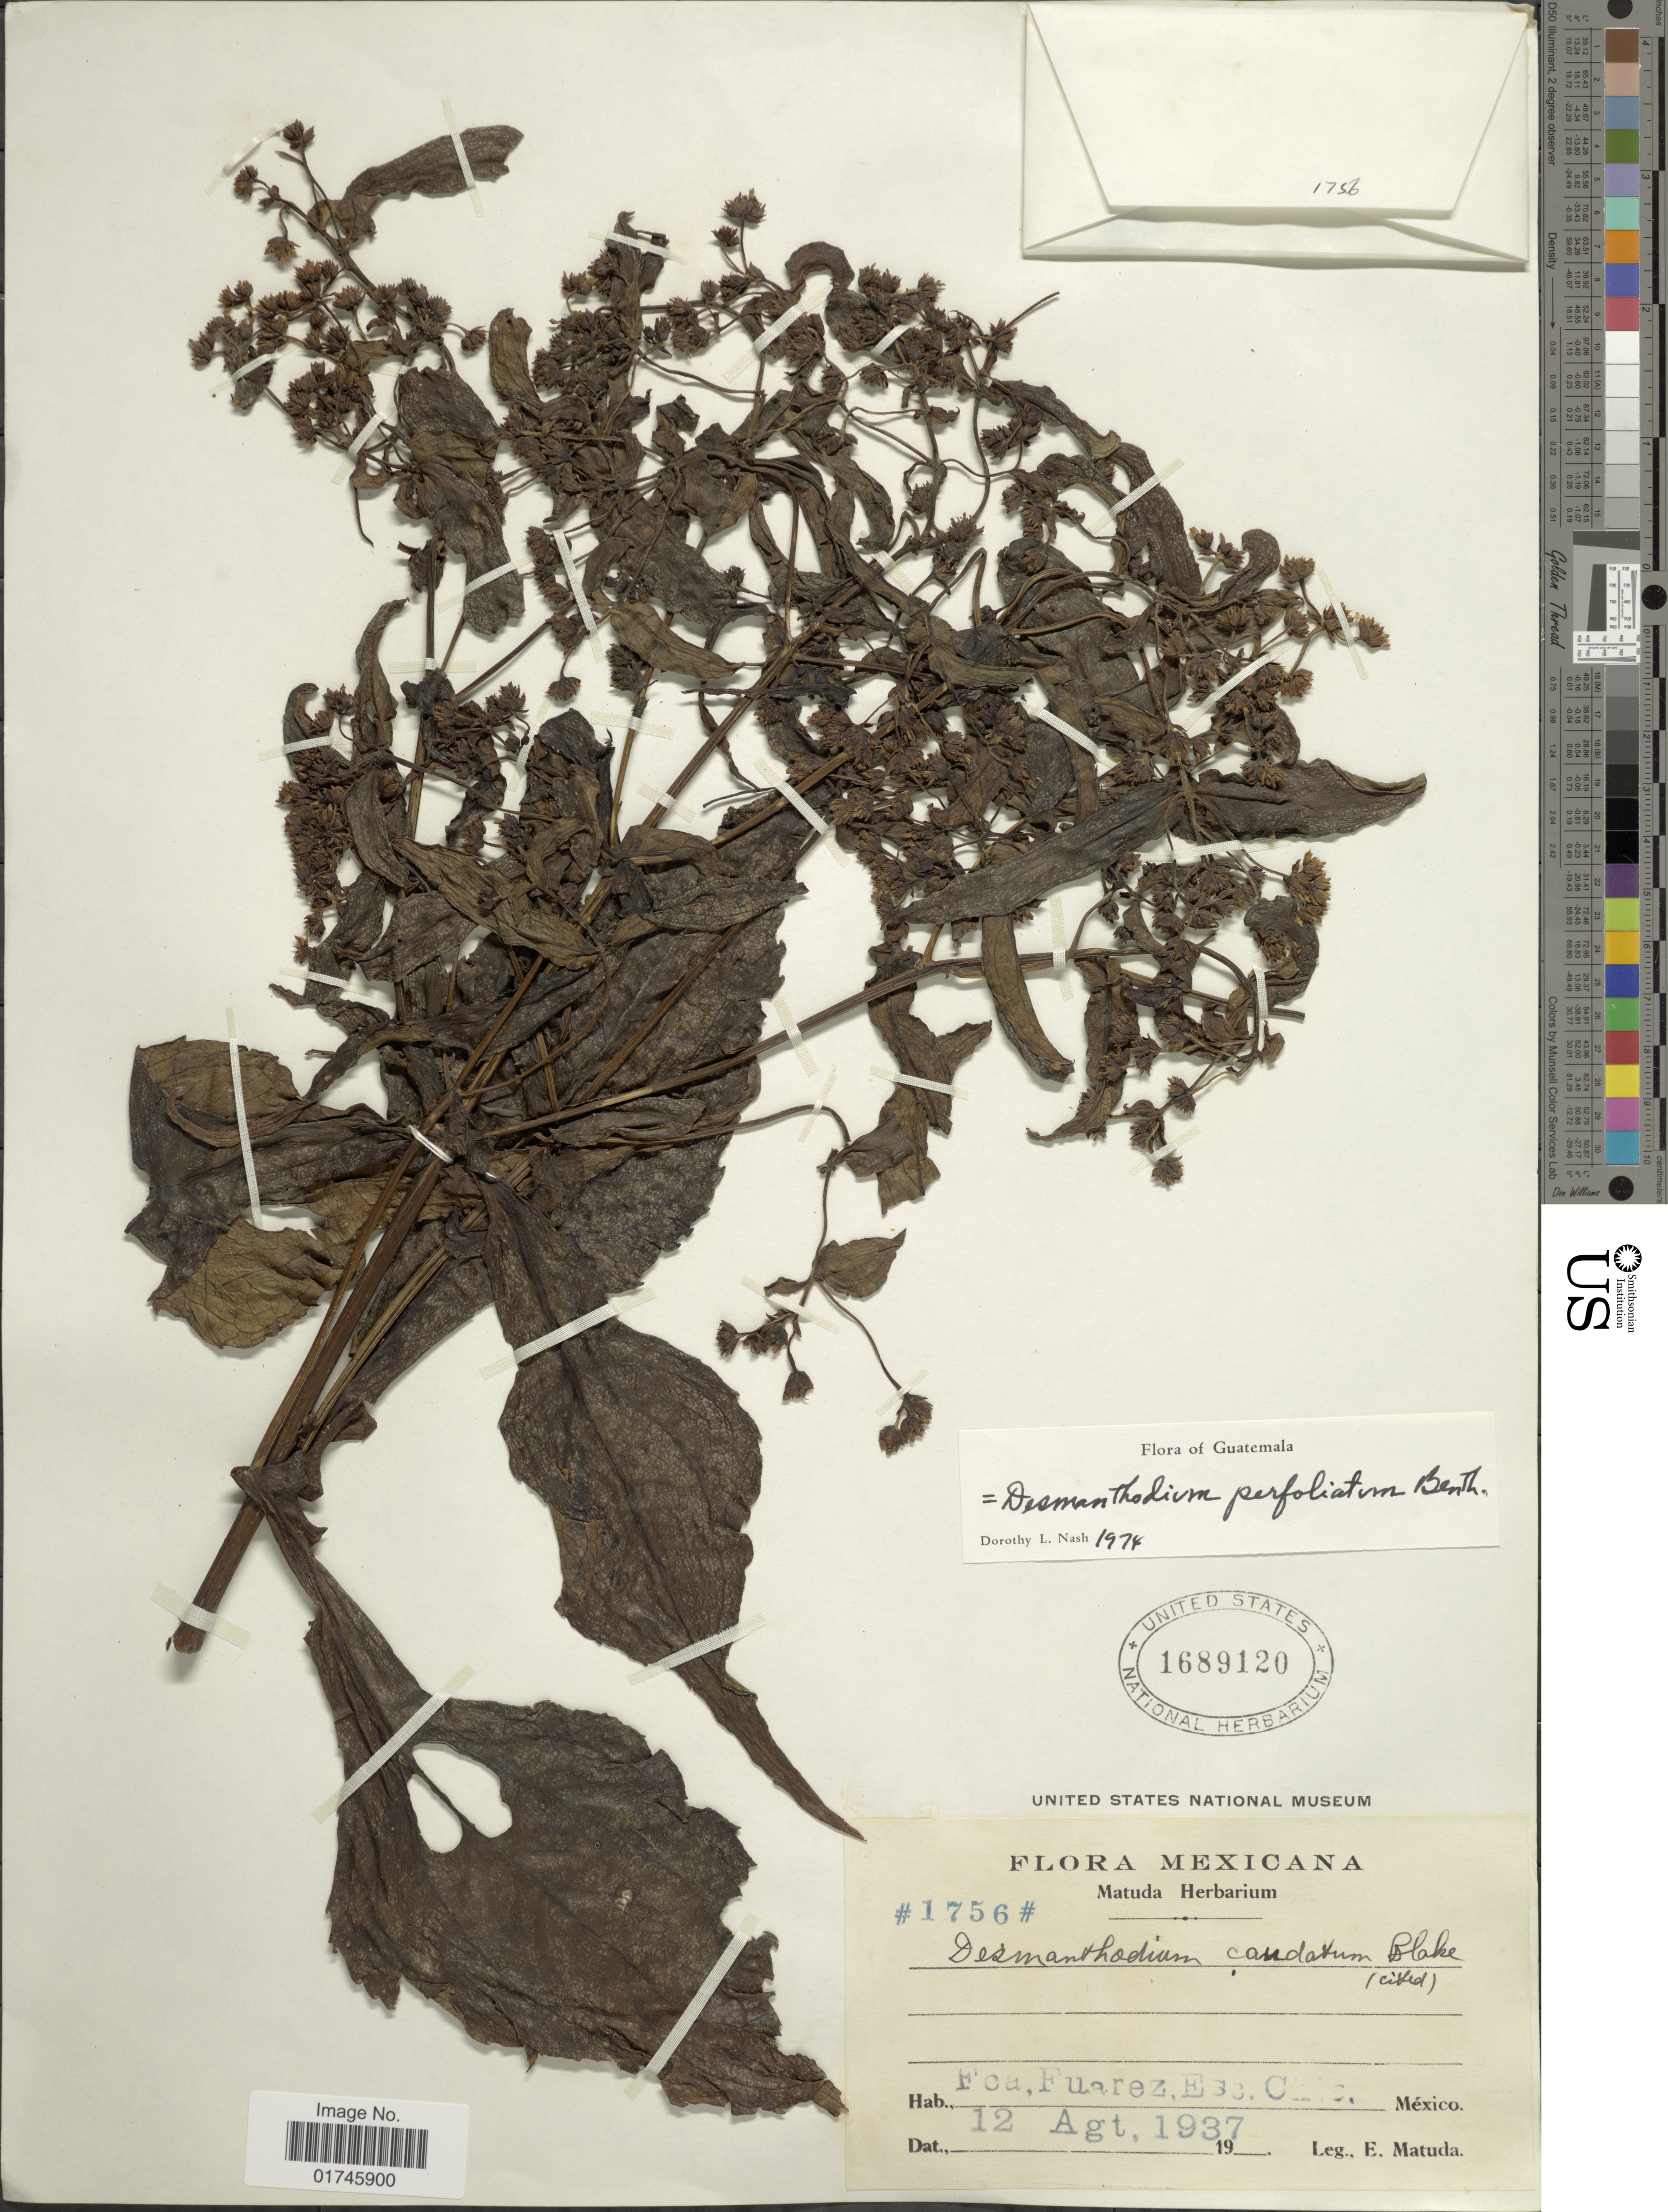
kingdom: Plantae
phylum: Tracheophyta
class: Magnoliopsida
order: Asterales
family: Asteraceae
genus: Desmanthodium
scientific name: Desmanthodium perfoliatum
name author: Benth.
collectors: E. Matuda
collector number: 1756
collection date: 1937-08-12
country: Mexico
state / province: Chiapas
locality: Fca. Fuarez, Esc. Chis. Mexico.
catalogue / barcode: US 1689120